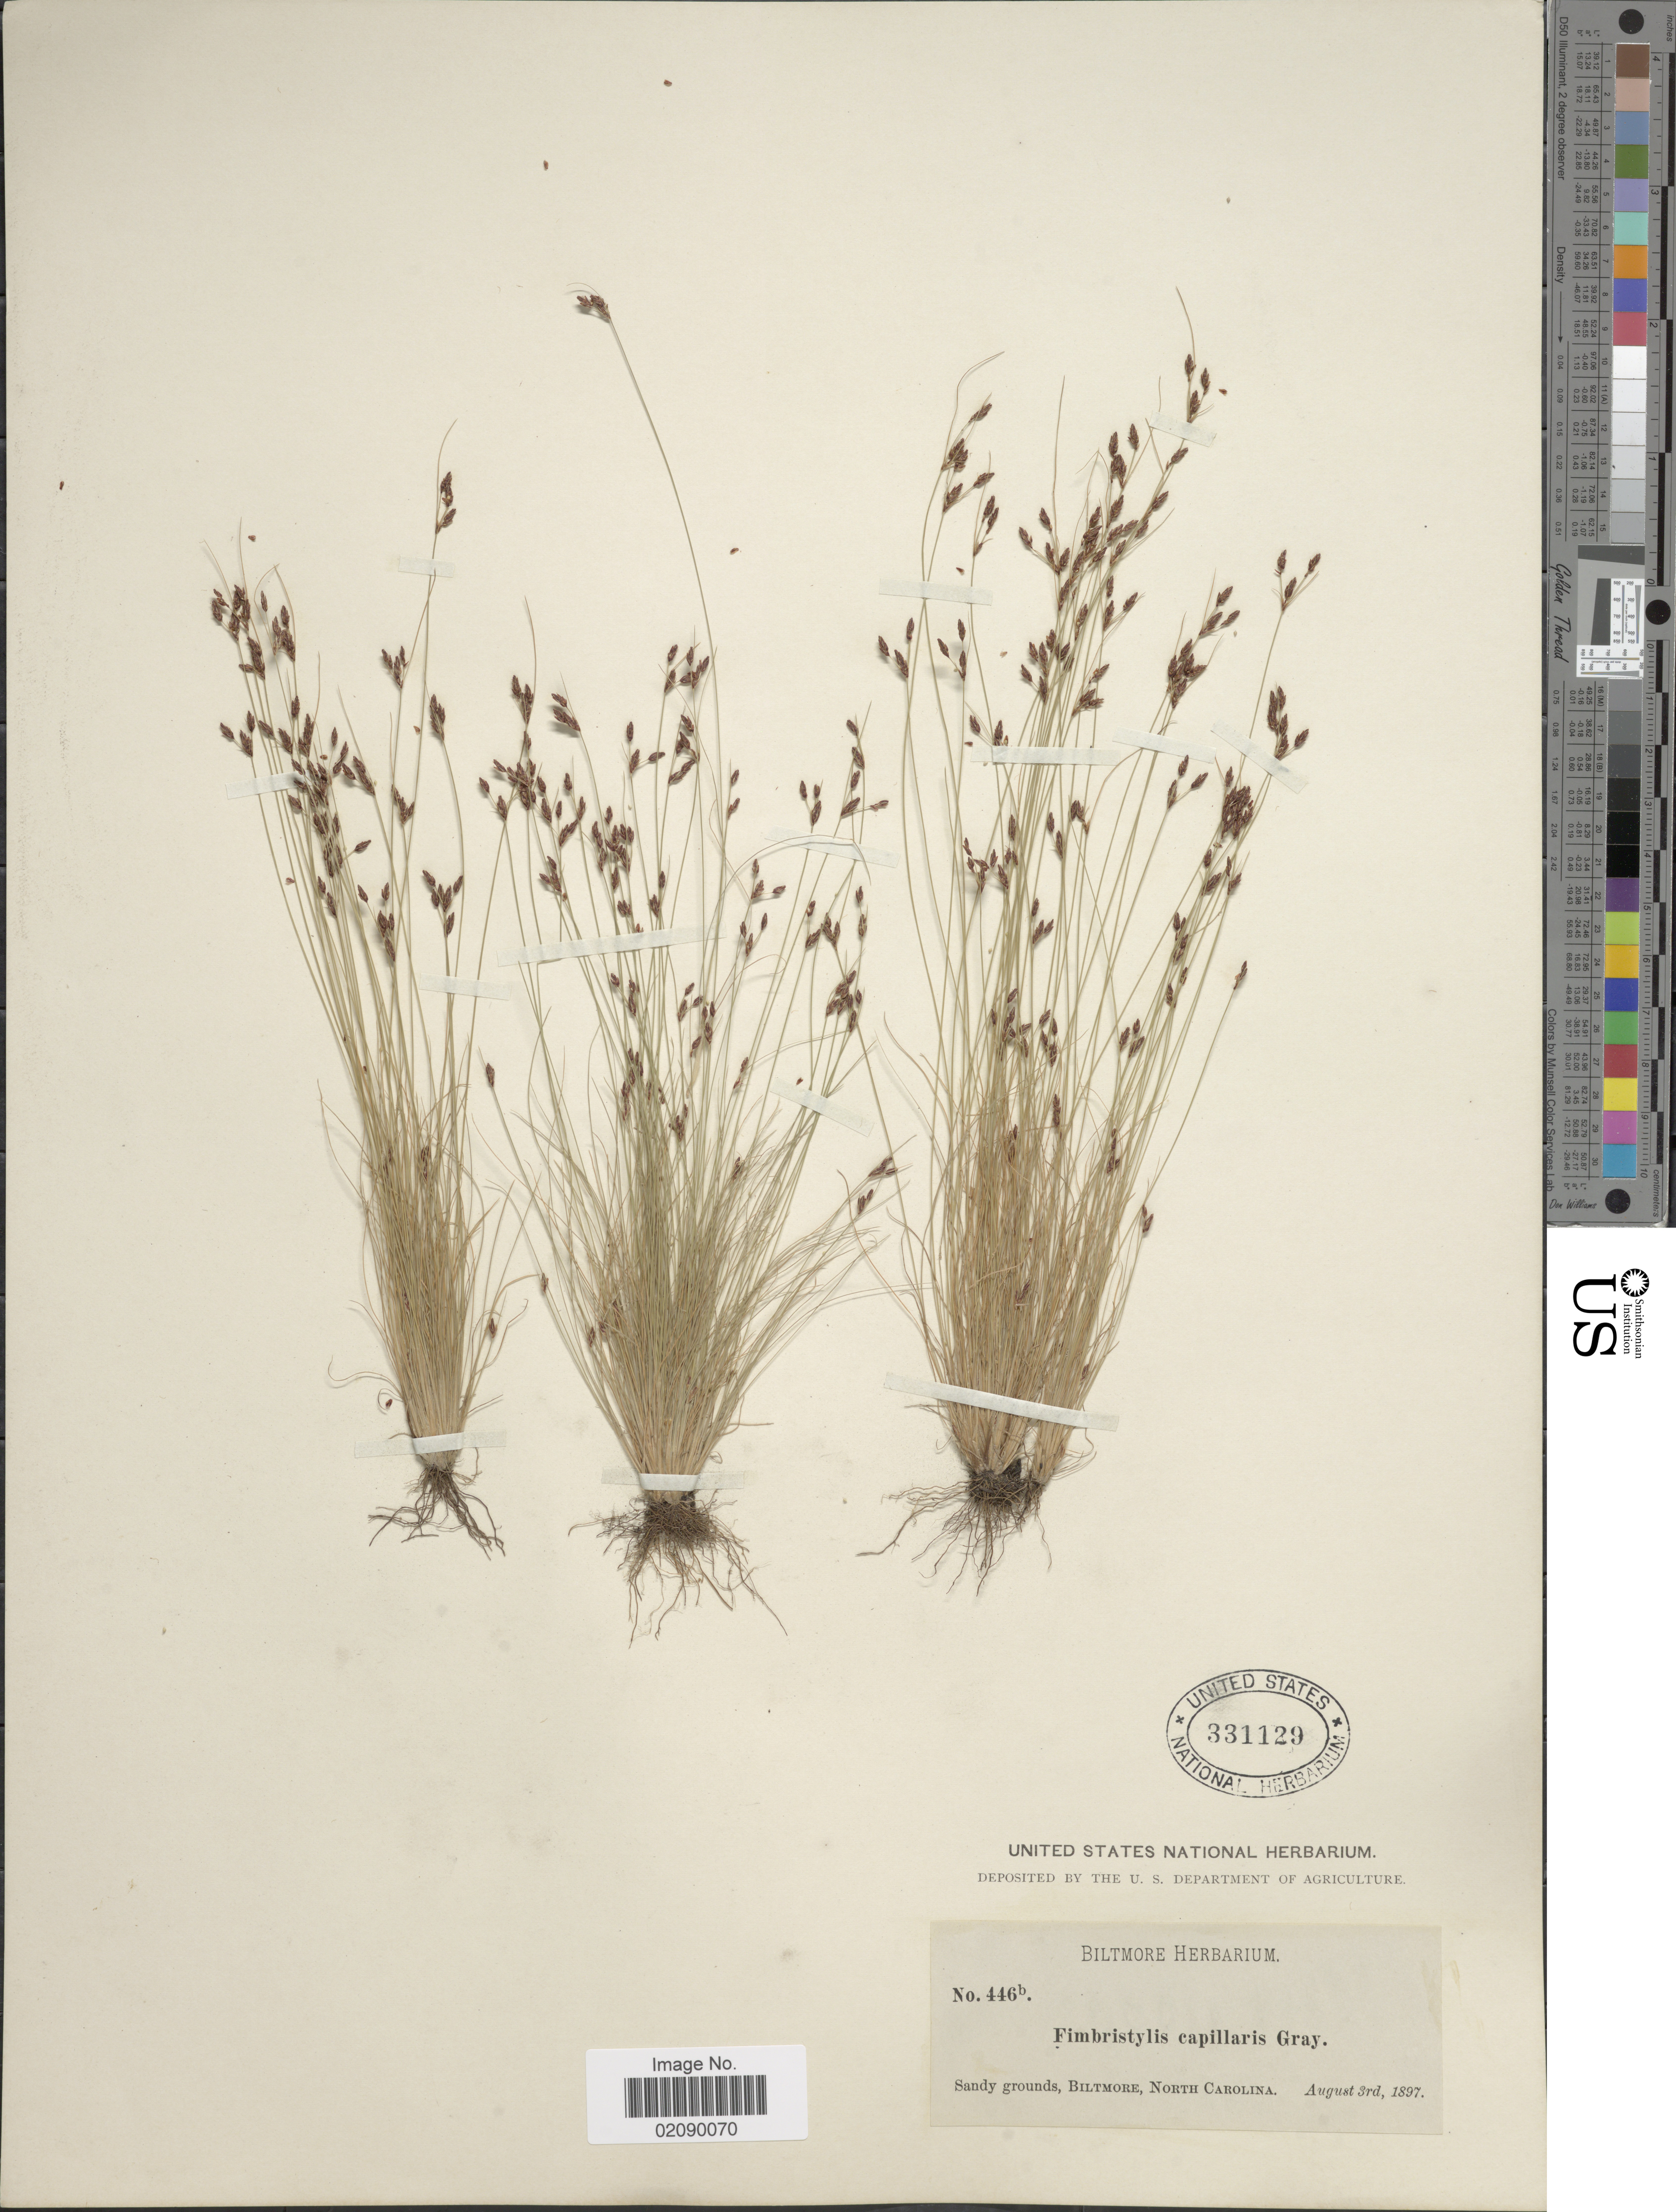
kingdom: Plantae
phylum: Tracheophyta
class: Liliopsida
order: Poales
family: Cyperaceae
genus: Bulbostylis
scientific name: Bulbostylis capillaris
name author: (L.) Kunth ex C.B. Clarke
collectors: ex herb. Biltmore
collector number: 446b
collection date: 1897-08-03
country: United States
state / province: North Carolina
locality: Sandy grounds, Biltmore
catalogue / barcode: US 331129